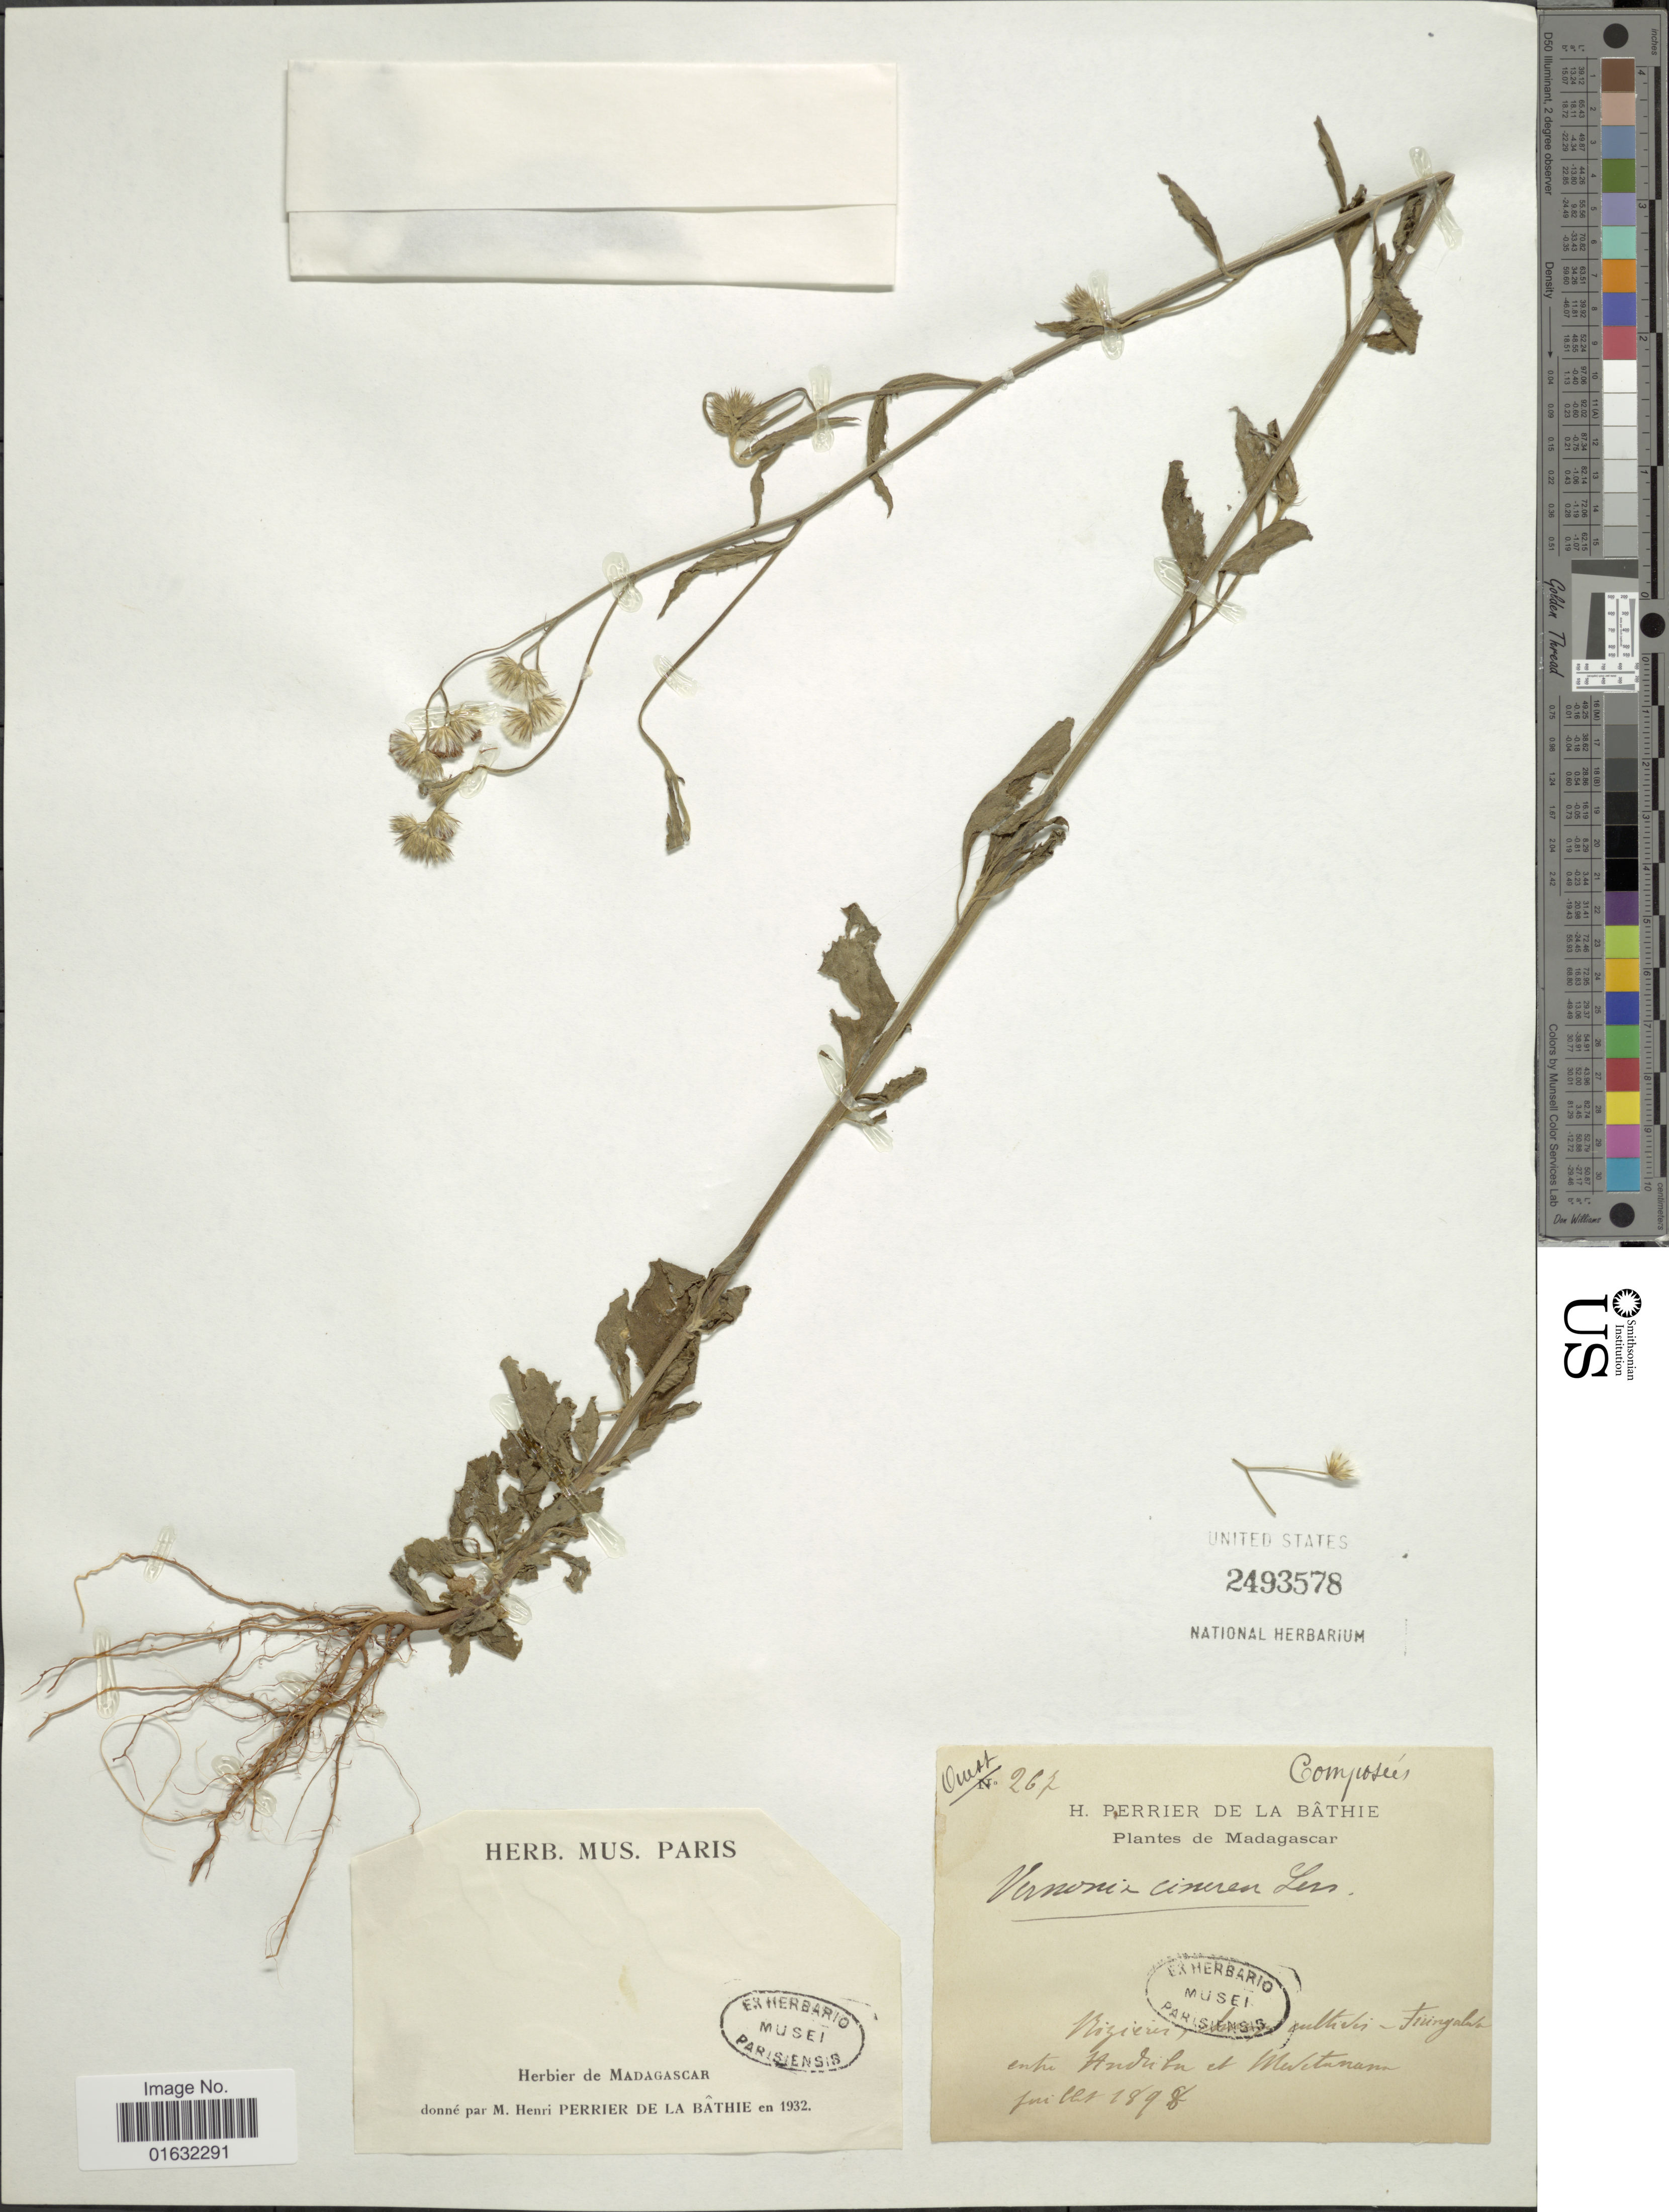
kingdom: Plantae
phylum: Tracheophyta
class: Magnoliopsida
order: Asterales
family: Asteraceae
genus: Cyanthillium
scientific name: Cyanthillium cinereum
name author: (L.) H. Rob.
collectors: H. Perrier de la Bâthie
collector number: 262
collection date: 1898/1932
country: Madagascar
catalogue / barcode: US 2493578